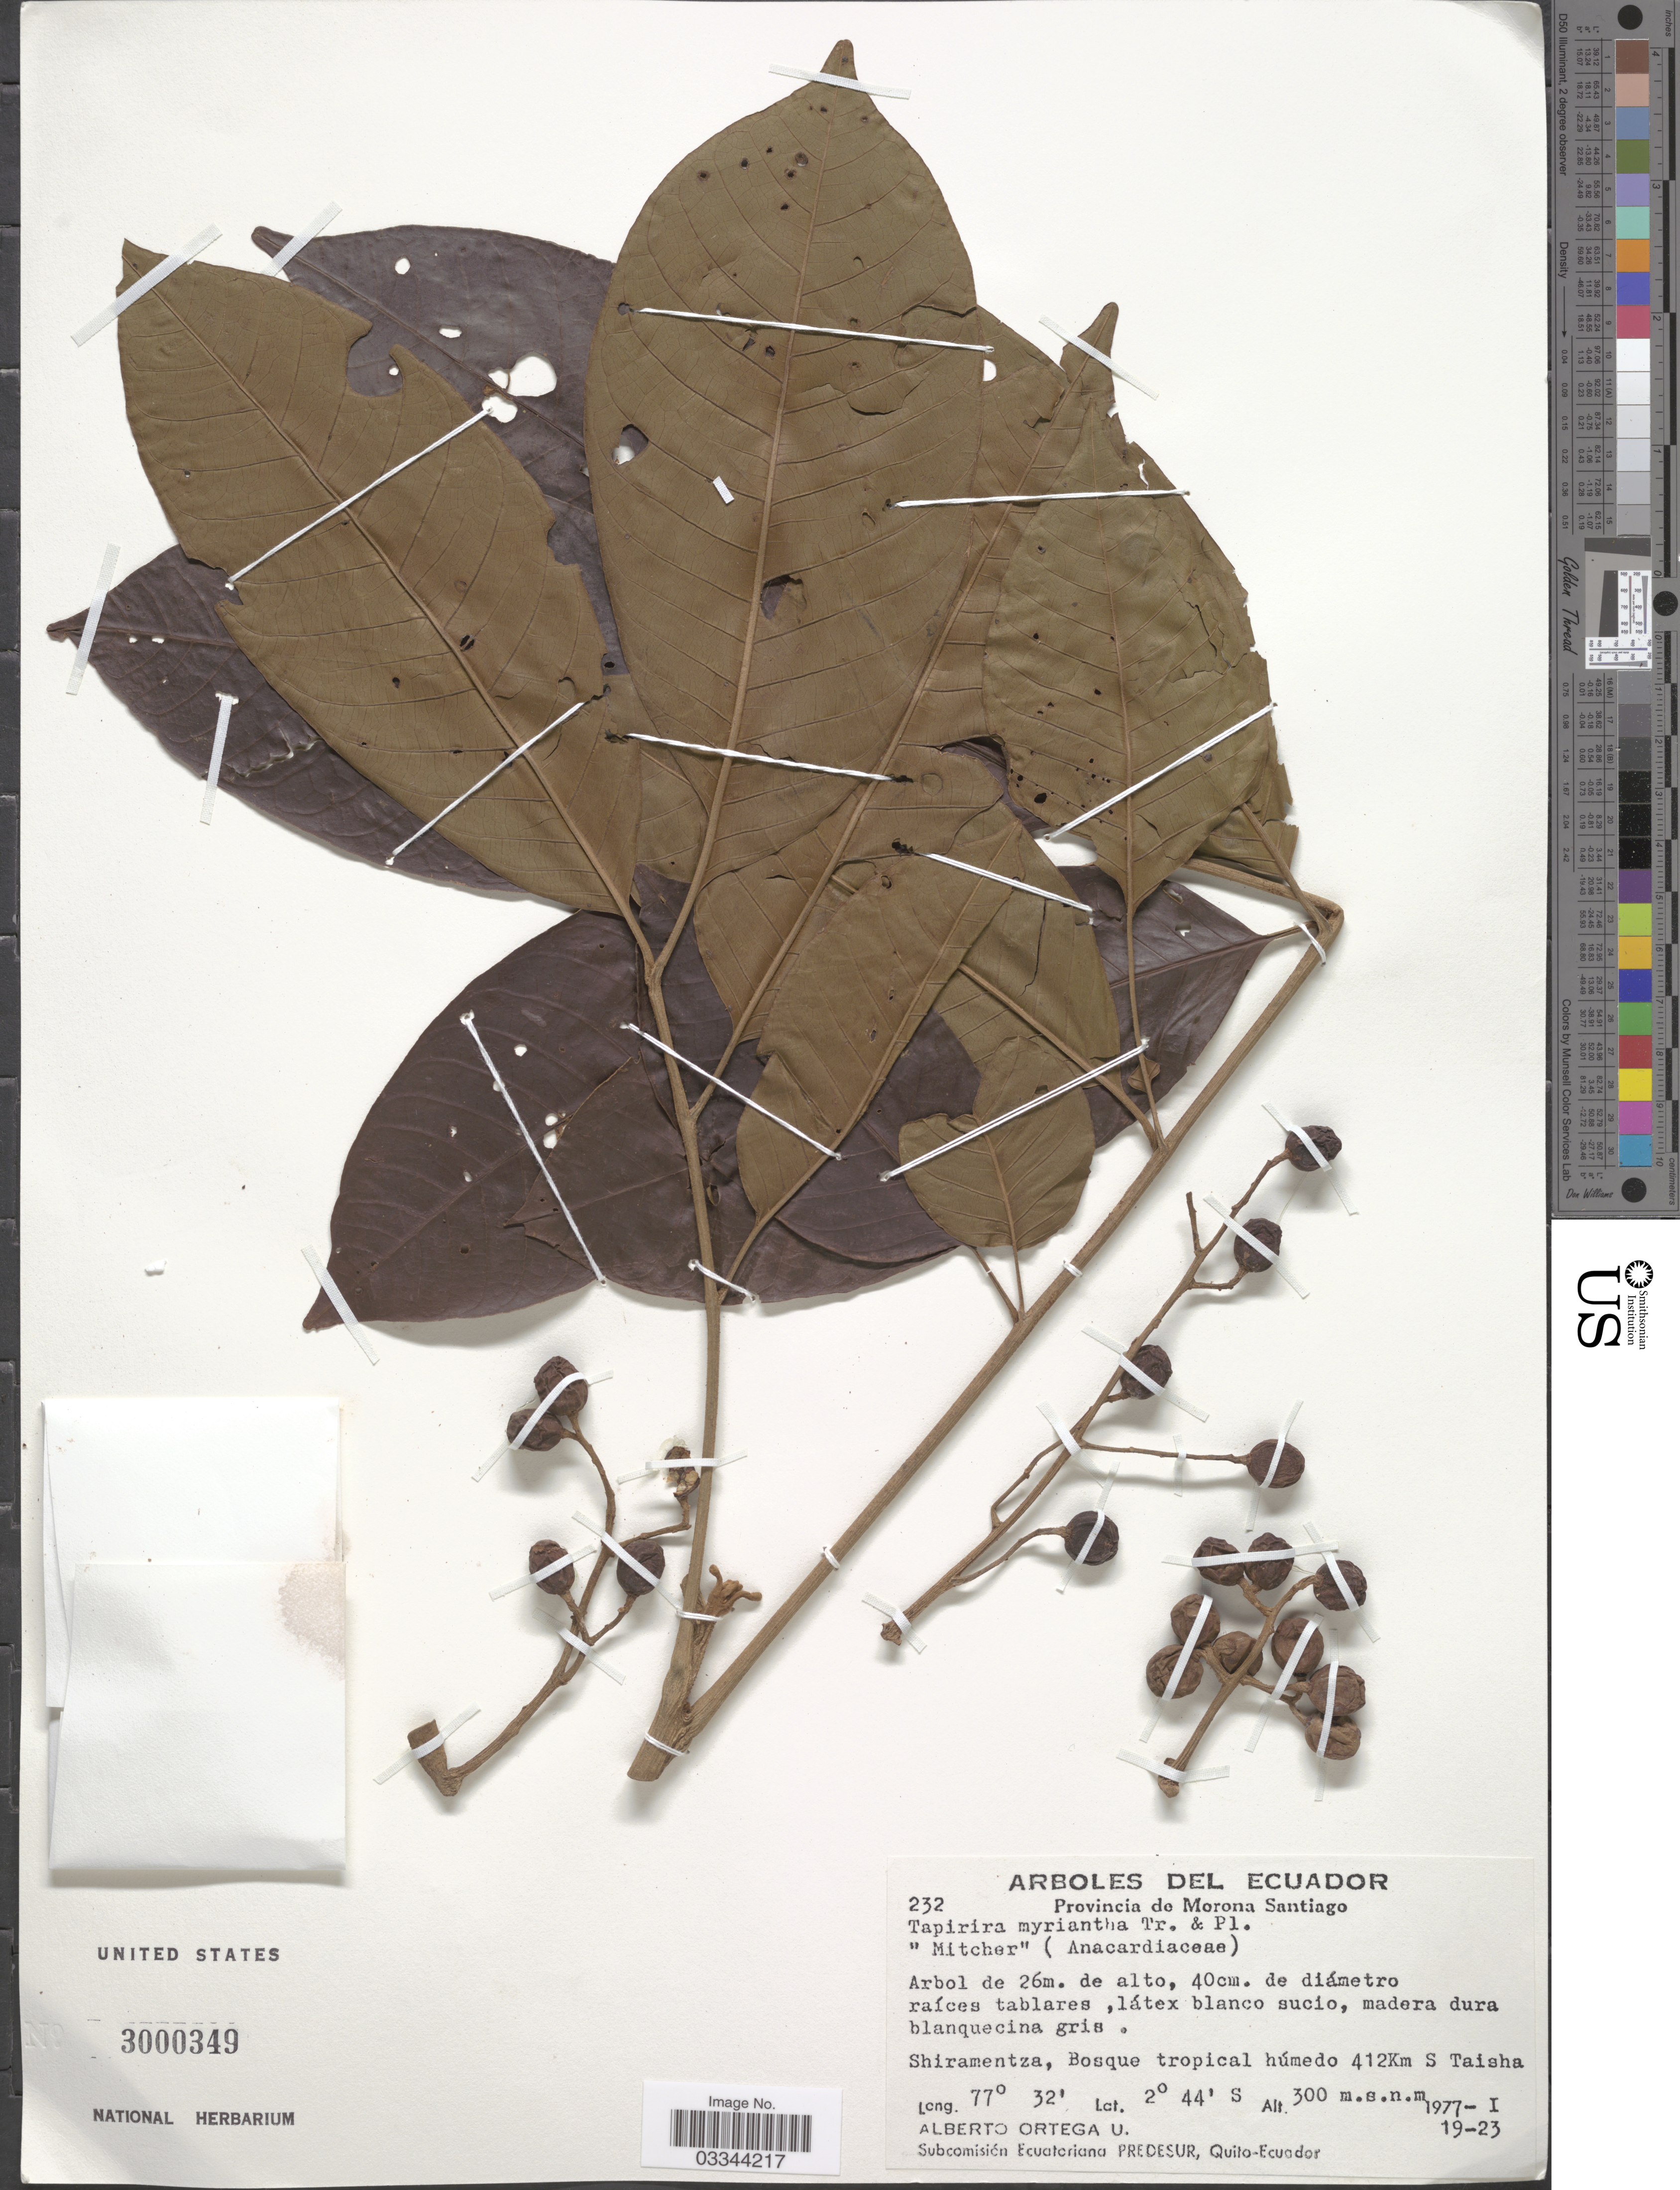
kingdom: Plantae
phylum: Tracheophyta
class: Magnoliopsida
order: Sapindales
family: Anacardiaceae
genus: Tapirira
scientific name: Tapirira myriantha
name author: Triana & Planch.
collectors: A. T. Ortega U.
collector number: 232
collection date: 1977-01-19/1977-01-23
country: Ecuador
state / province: Morona-Santiago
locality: Provincia de Morona Santiago. Shiramentza, Bosque tropical húmedo 412Km S Taisha.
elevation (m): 300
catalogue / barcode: US 3000349